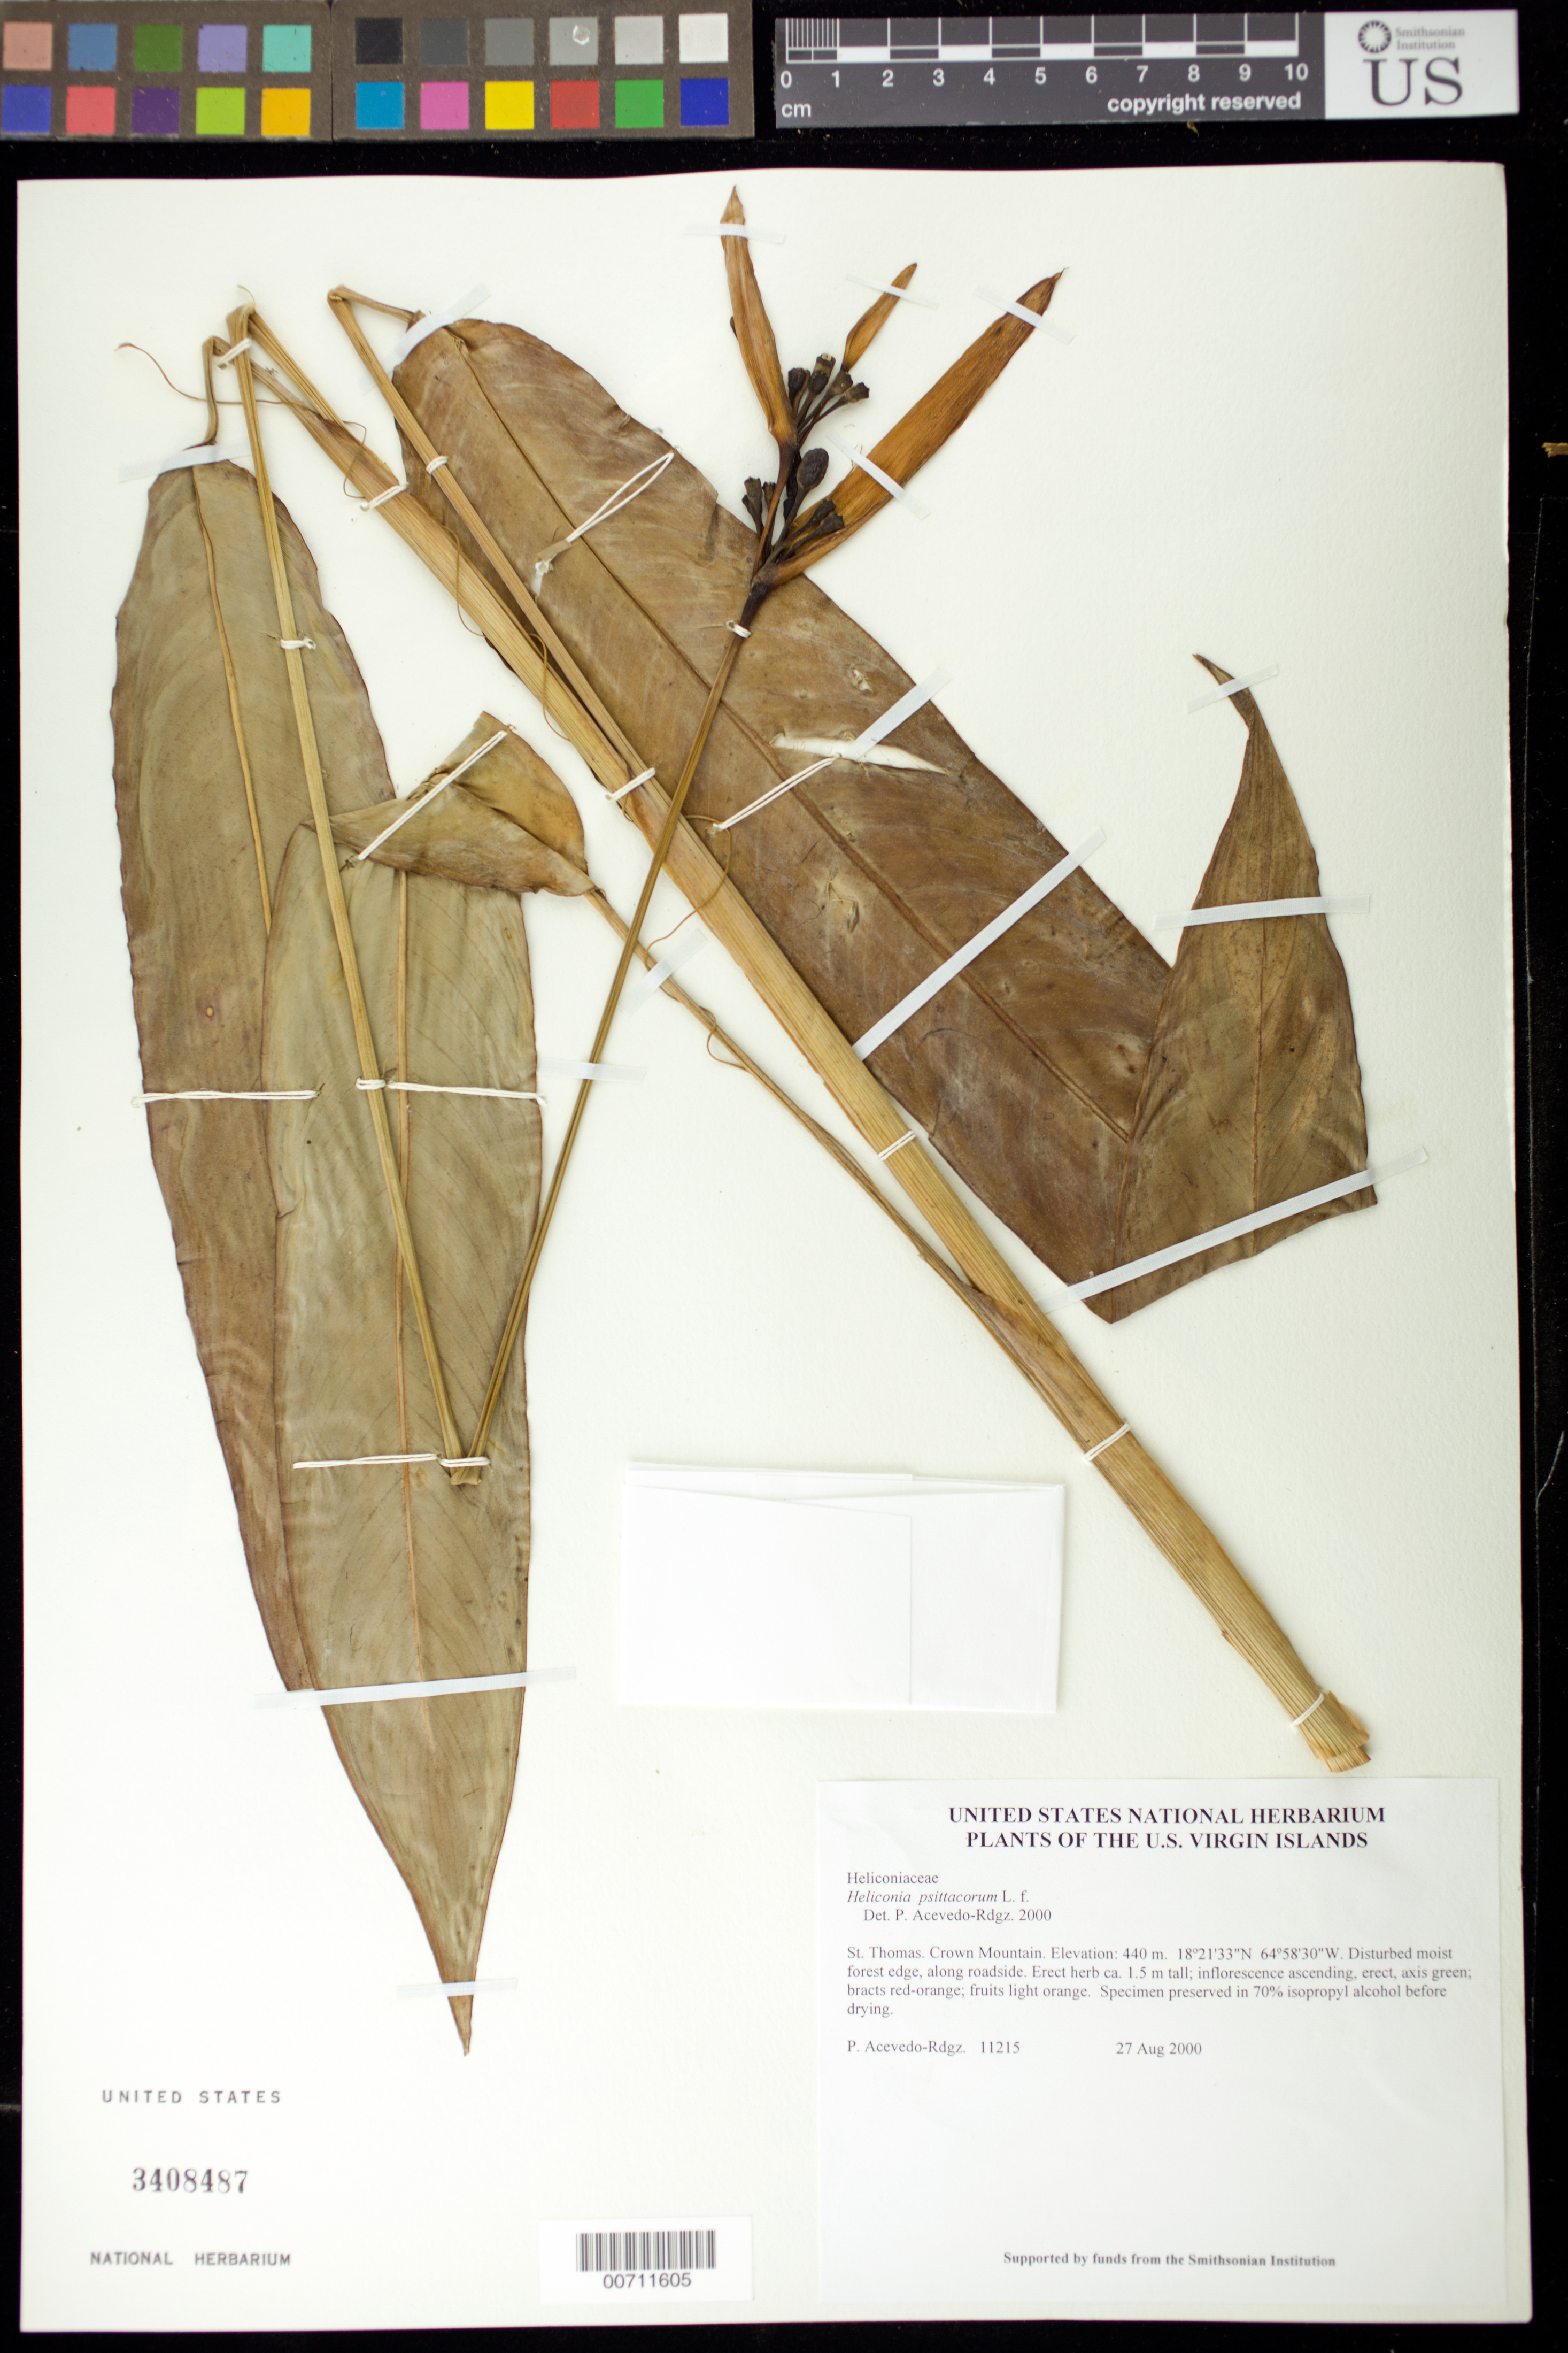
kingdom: Plantae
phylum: Tracheophyta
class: Liliopsida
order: Zingiberales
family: Heliconiaceae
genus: Heliconia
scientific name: Heliconia psittacorum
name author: L. f.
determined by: Acevedo-Rodríguez, P., (BOT), Smithsonian Institution - National Museum of Natural History (UNITED STATES)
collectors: P. Acevedo-Rodr.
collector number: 11215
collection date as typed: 27 Aug 2000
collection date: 2000-08-27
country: U.S. Virgin Islands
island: St. Thomas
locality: Crown Mountain.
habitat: Disturbed moist forest edge, along roadside.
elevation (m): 440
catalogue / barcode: US 3408487